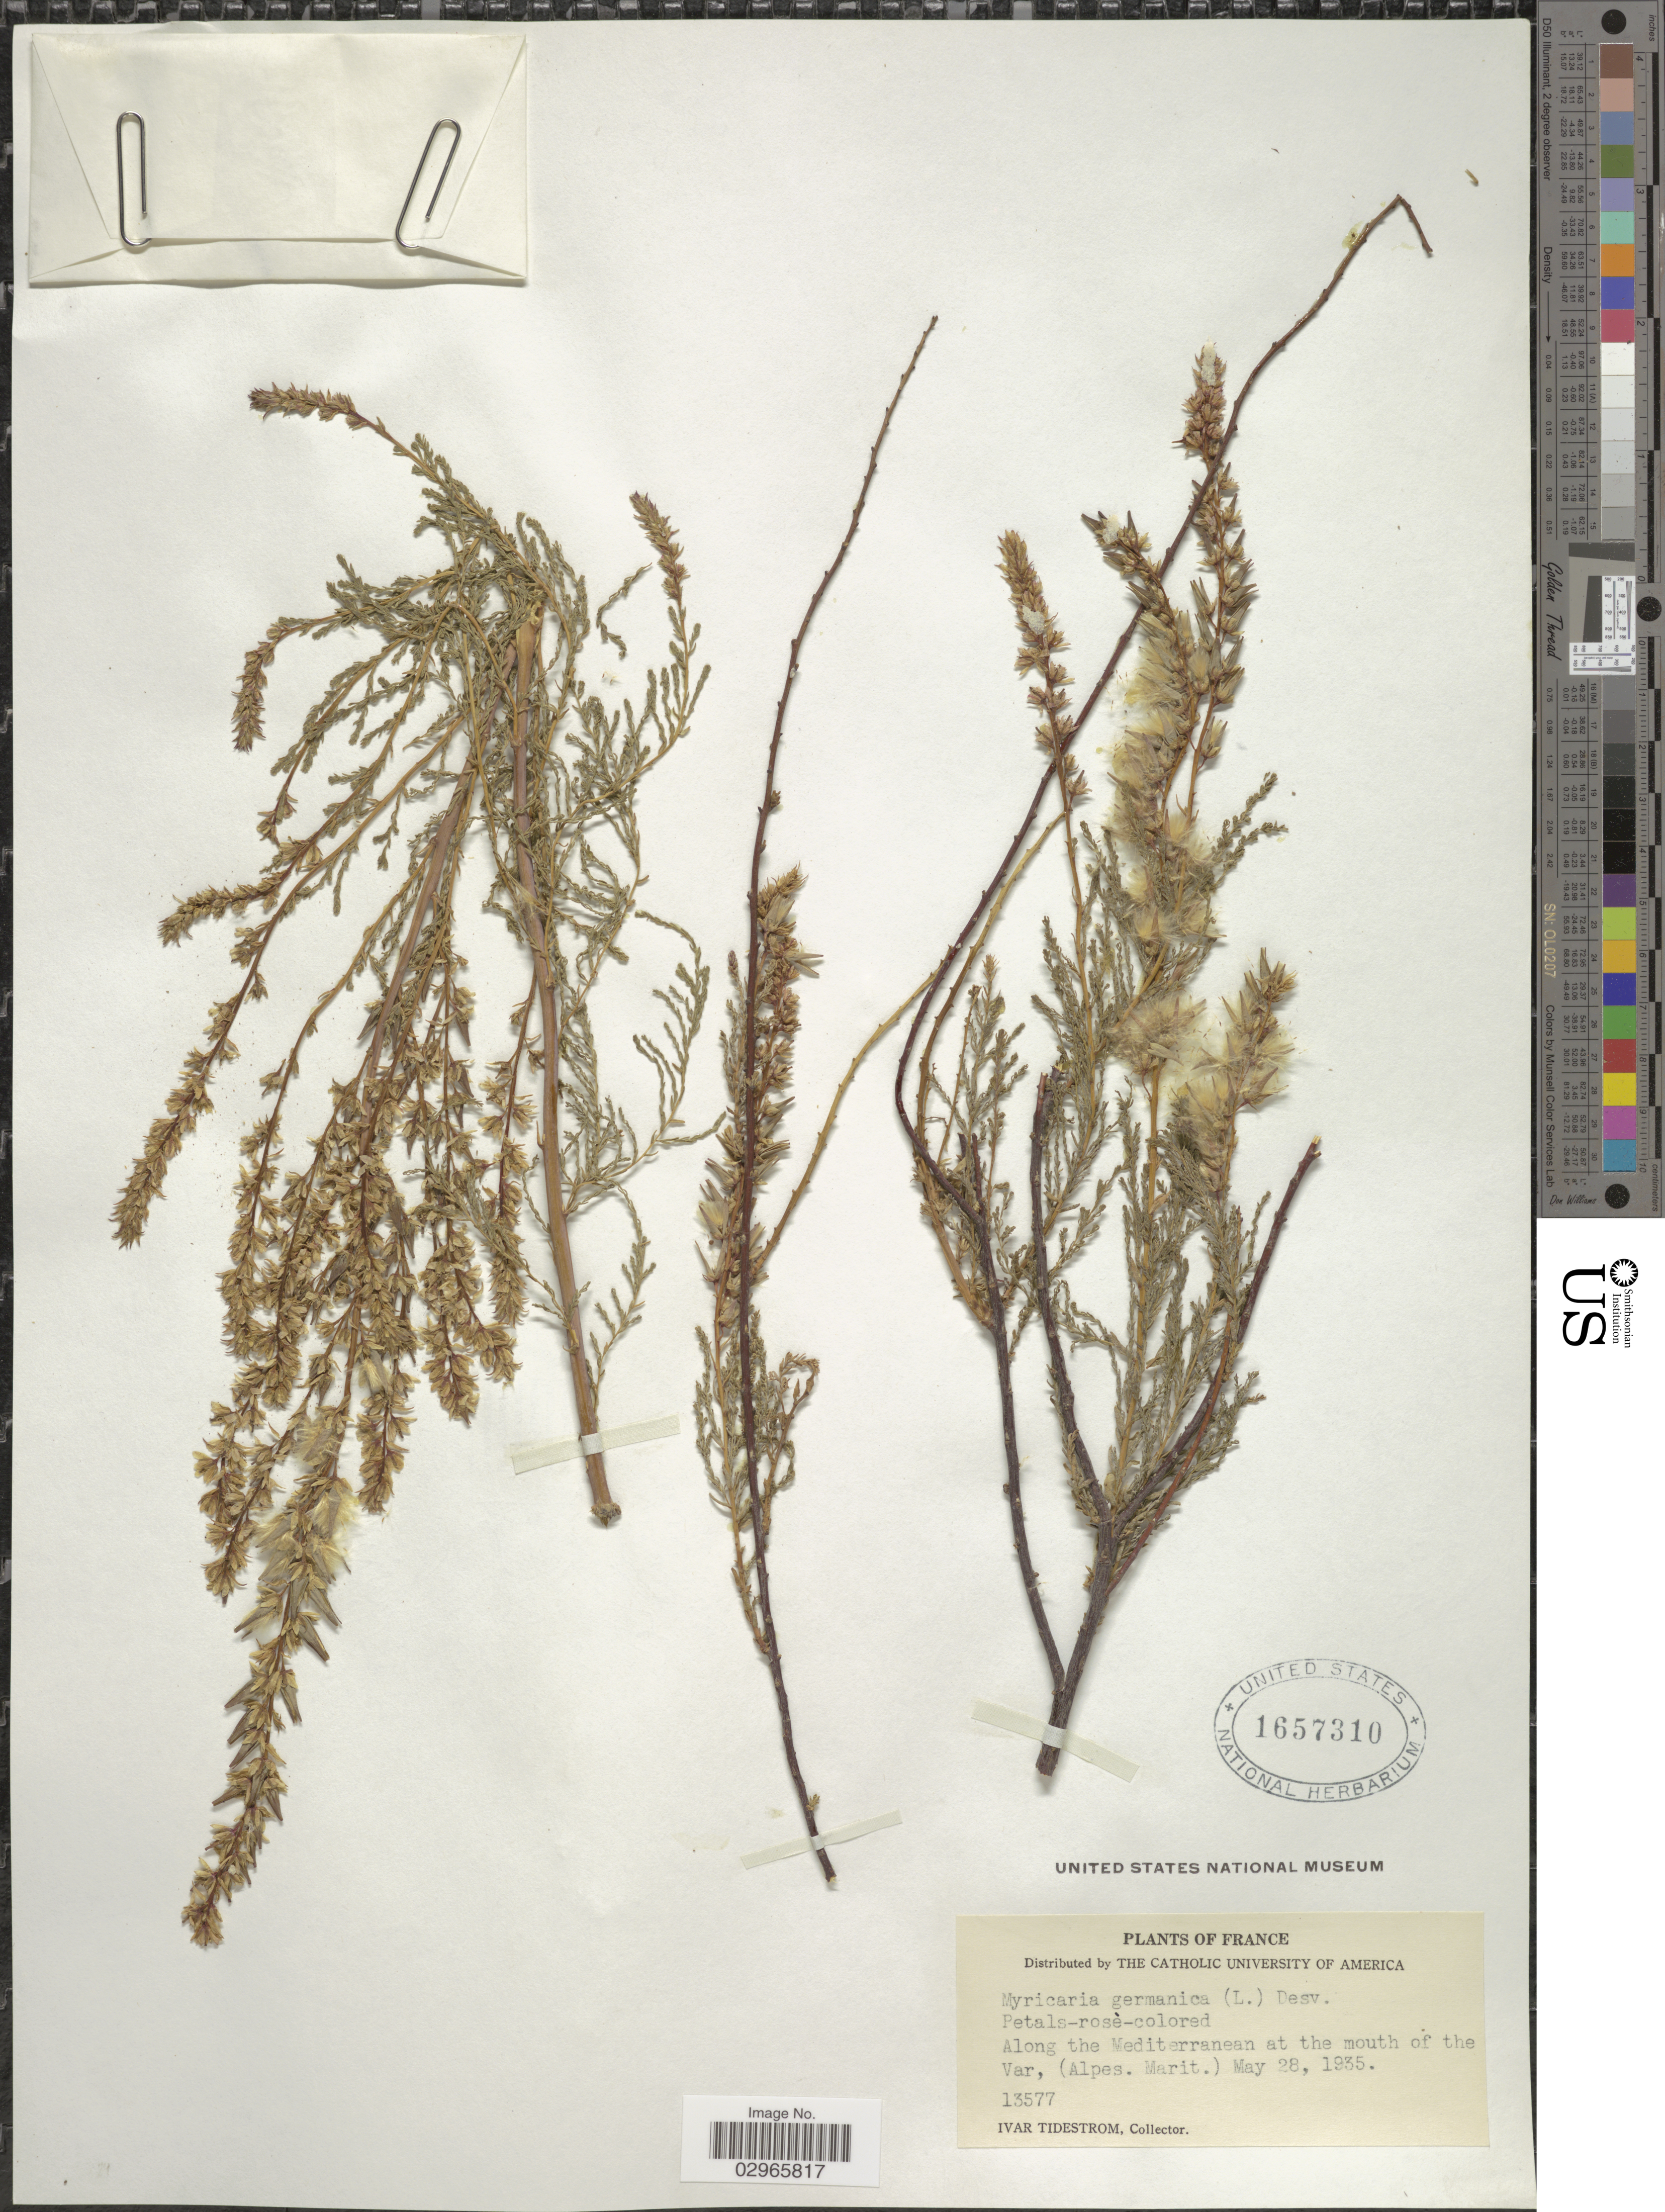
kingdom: Plantae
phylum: Tracheophyta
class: Magnoliopsida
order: Caryophyllales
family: Tamaricaceae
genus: Myricaria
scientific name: Myricaria germanica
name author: (L.) Desv.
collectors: I. F. Tidestrom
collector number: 13577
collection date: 1935-05-28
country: France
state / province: Provence-Alpes-Côte d'Azur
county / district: Alpes-Maritimes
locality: Along the Mediterranean at the mouth of the Var, (Alpes. Marit.)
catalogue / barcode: US 1657310